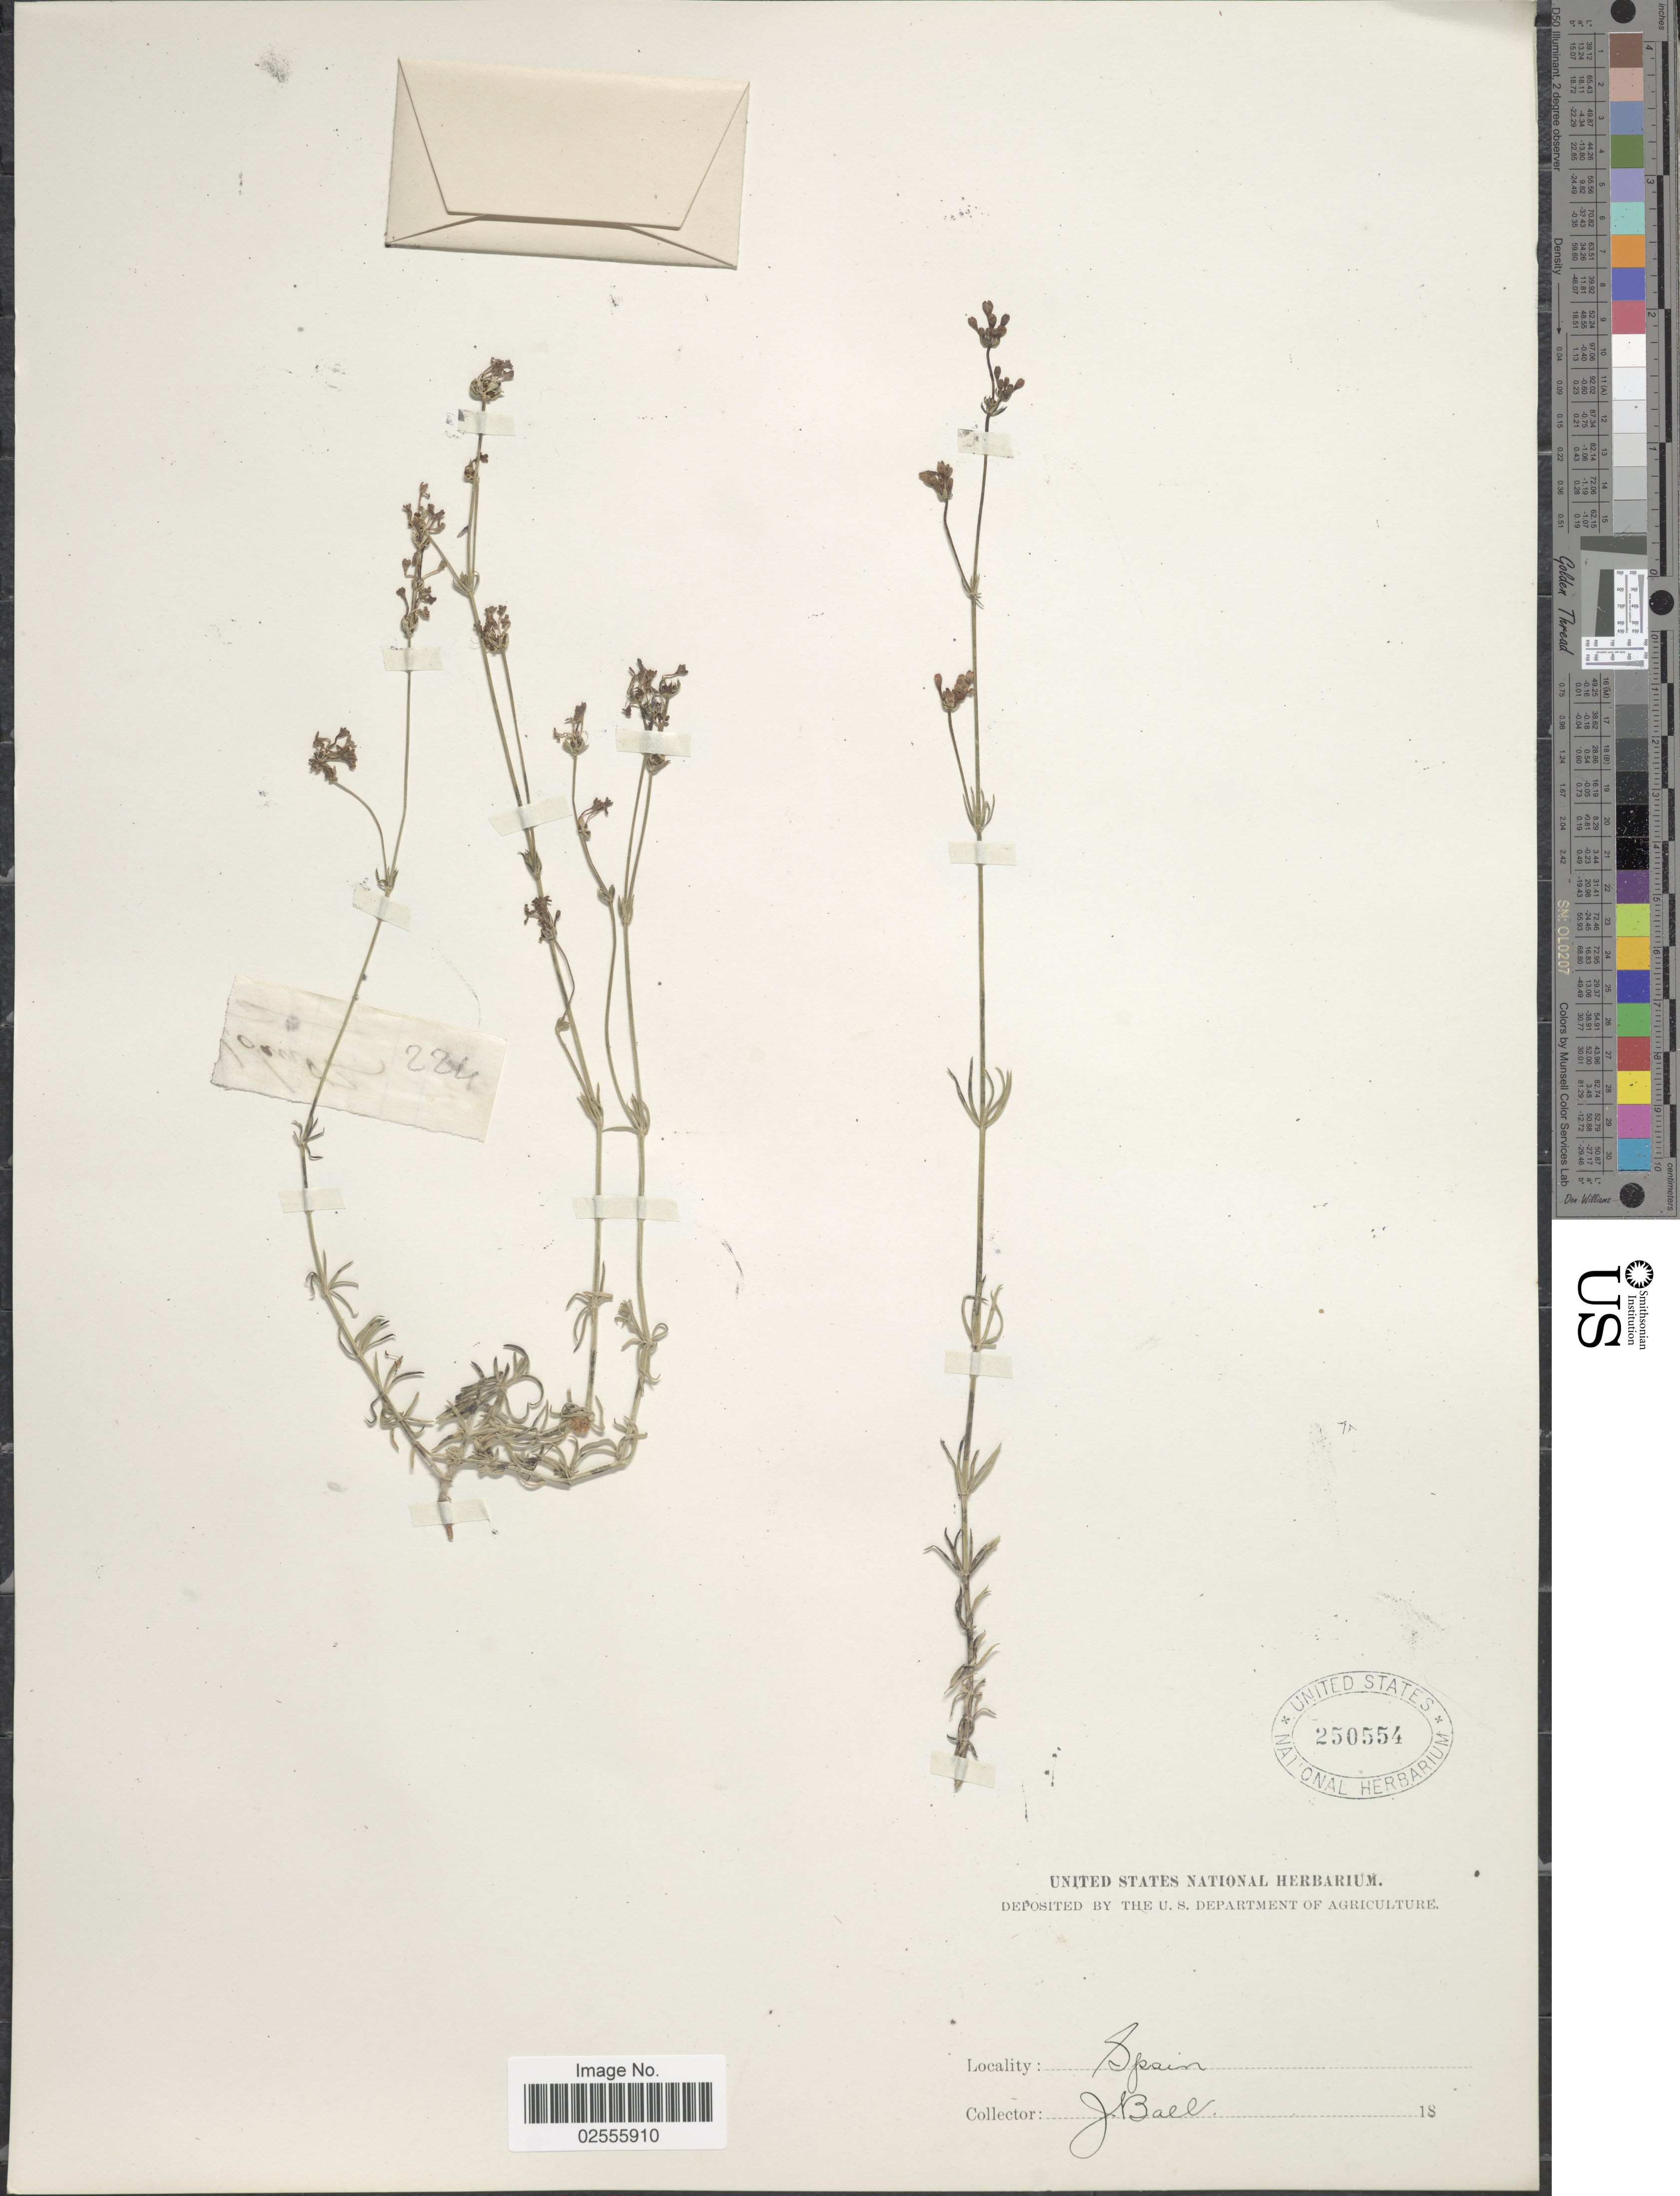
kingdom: Plantae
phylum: Tracheophyta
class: Magnoliopsida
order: Gentianales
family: Rubiaceae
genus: Asperula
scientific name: Asperula sp.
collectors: J. Ball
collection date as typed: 18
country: Spain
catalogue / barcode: US 250554